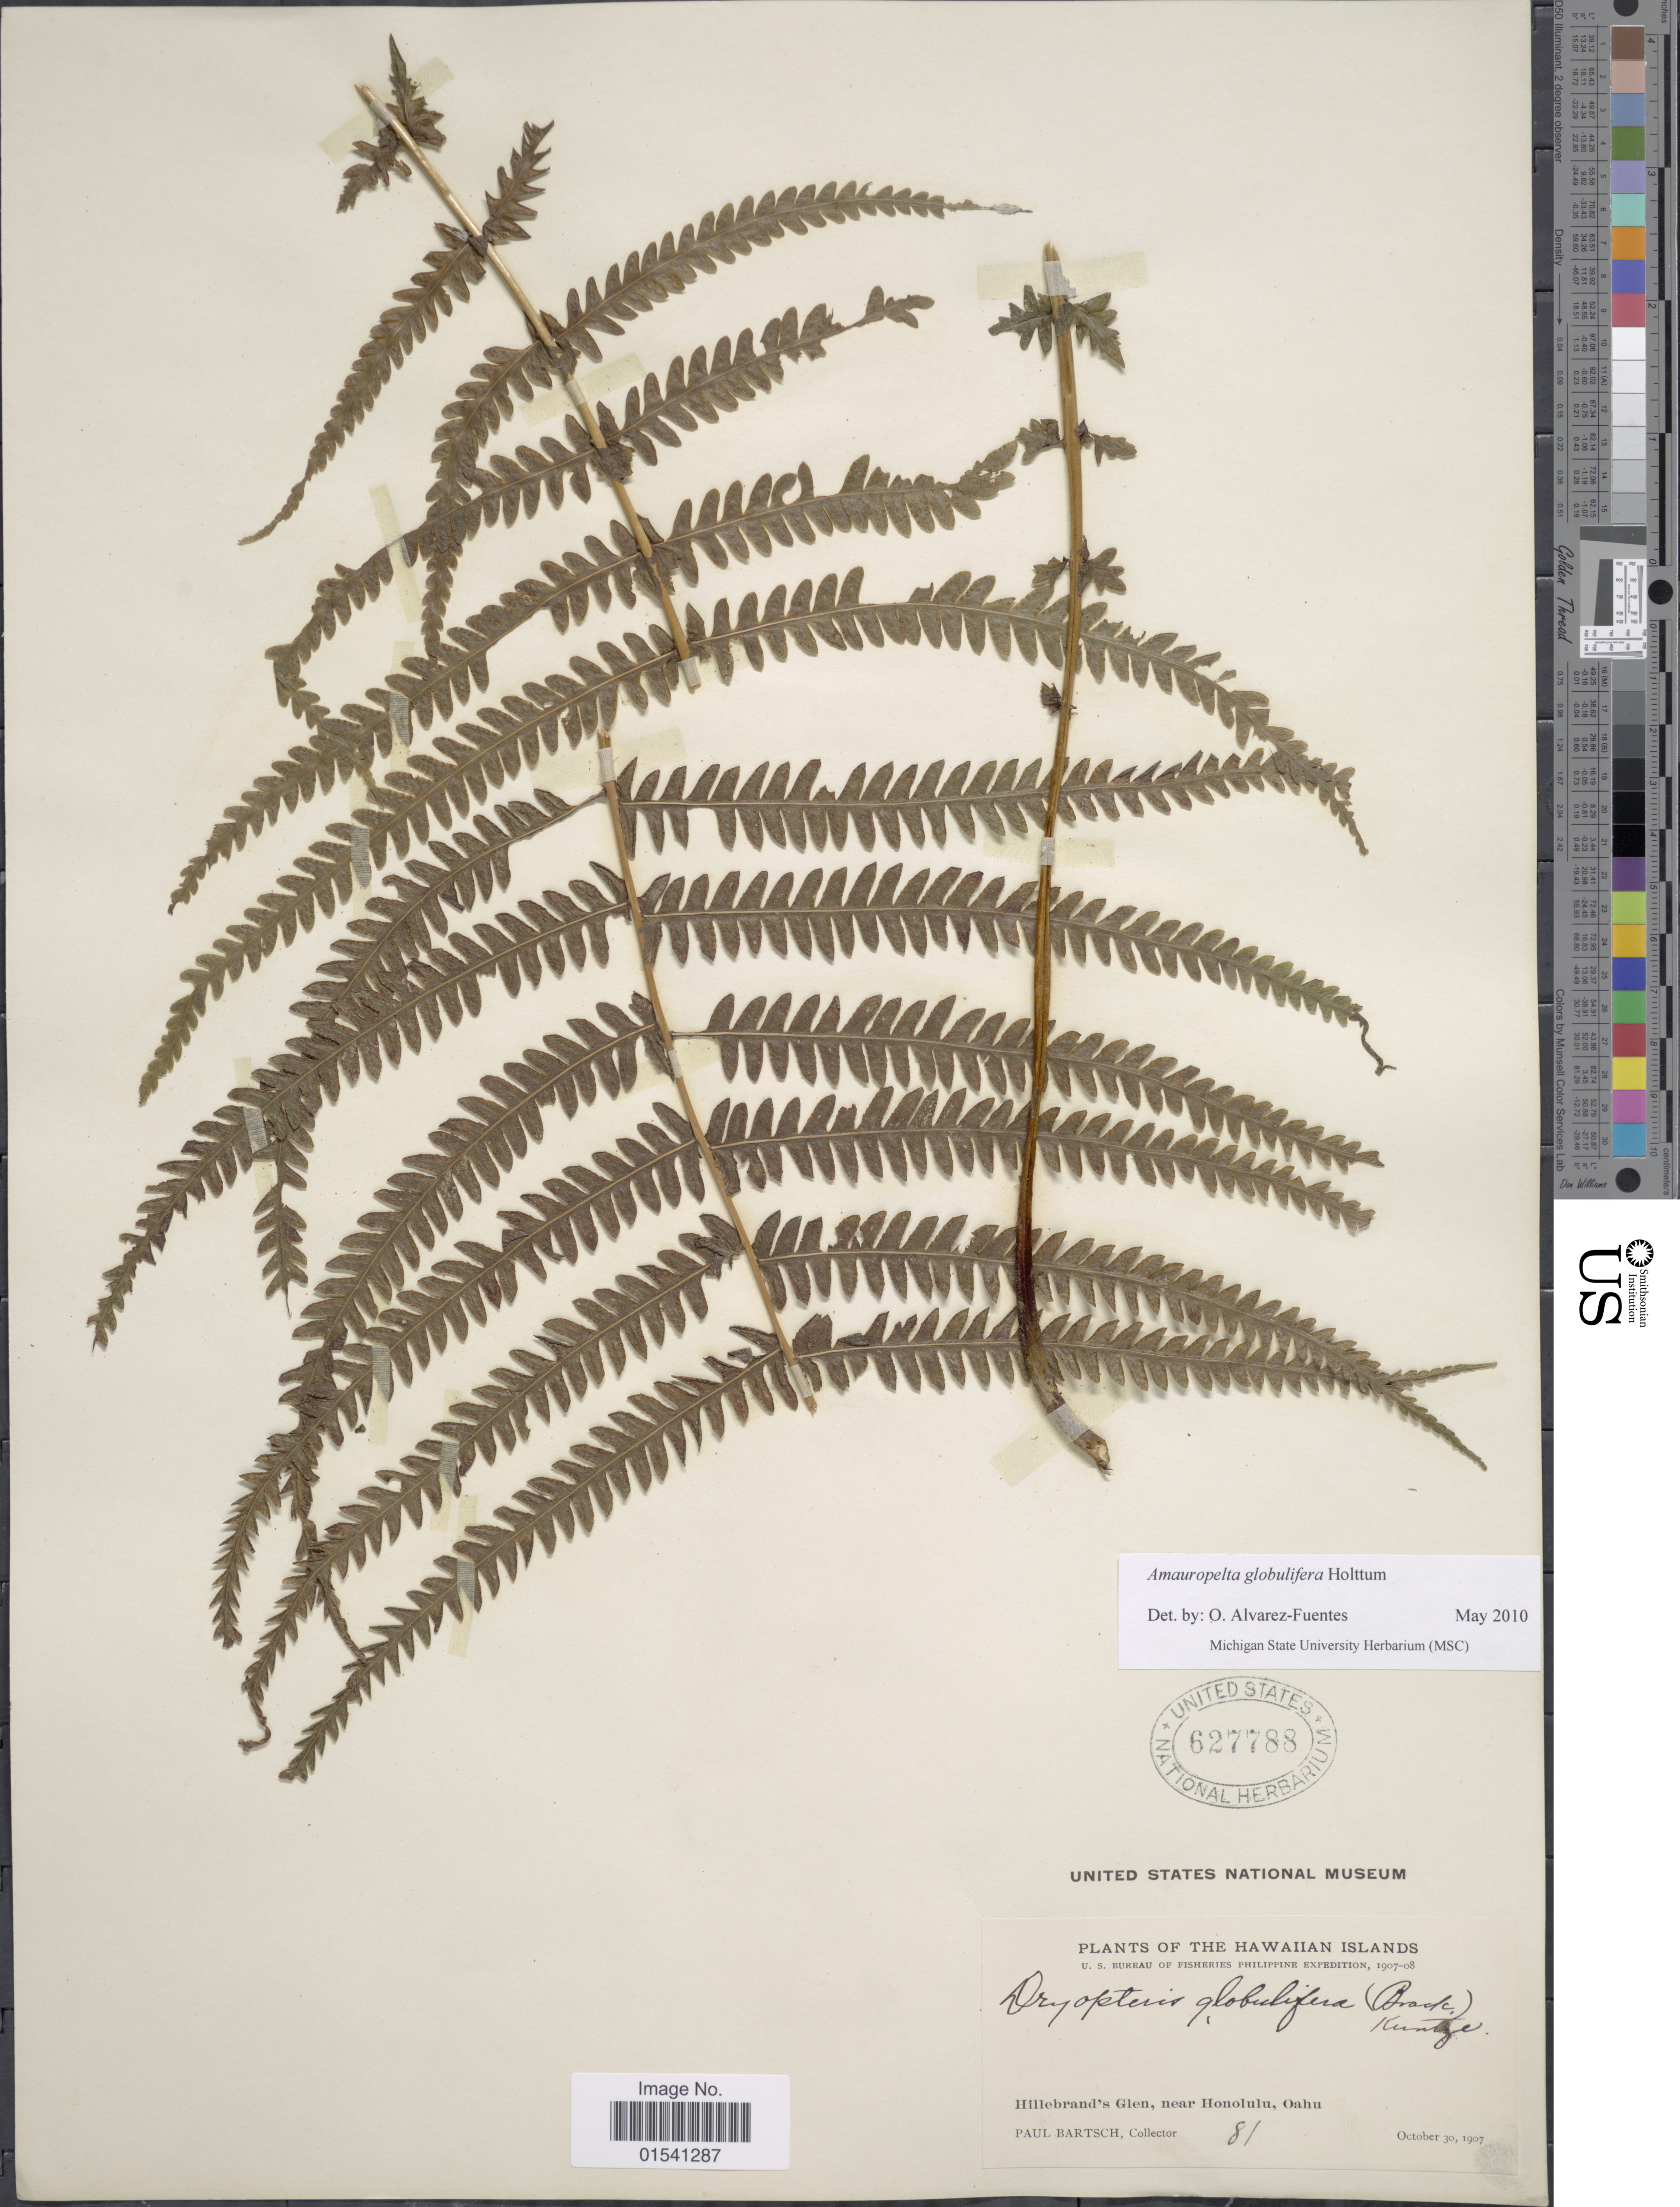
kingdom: Plantae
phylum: Tracheophyta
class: Polypodiopsida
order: Polypodiales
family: Thelypteridaceae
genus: Amauropelta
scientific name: Amauropelta globulifera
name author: (Brack.) Holttum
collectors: P. Bartsch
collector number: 81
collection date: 1907-10-30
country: United States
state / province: Hawaii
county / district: Honolulu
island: Oahu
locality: The Hawaiian islands, Hillebrand's Glen, near Honolulu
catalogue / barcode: US 627788